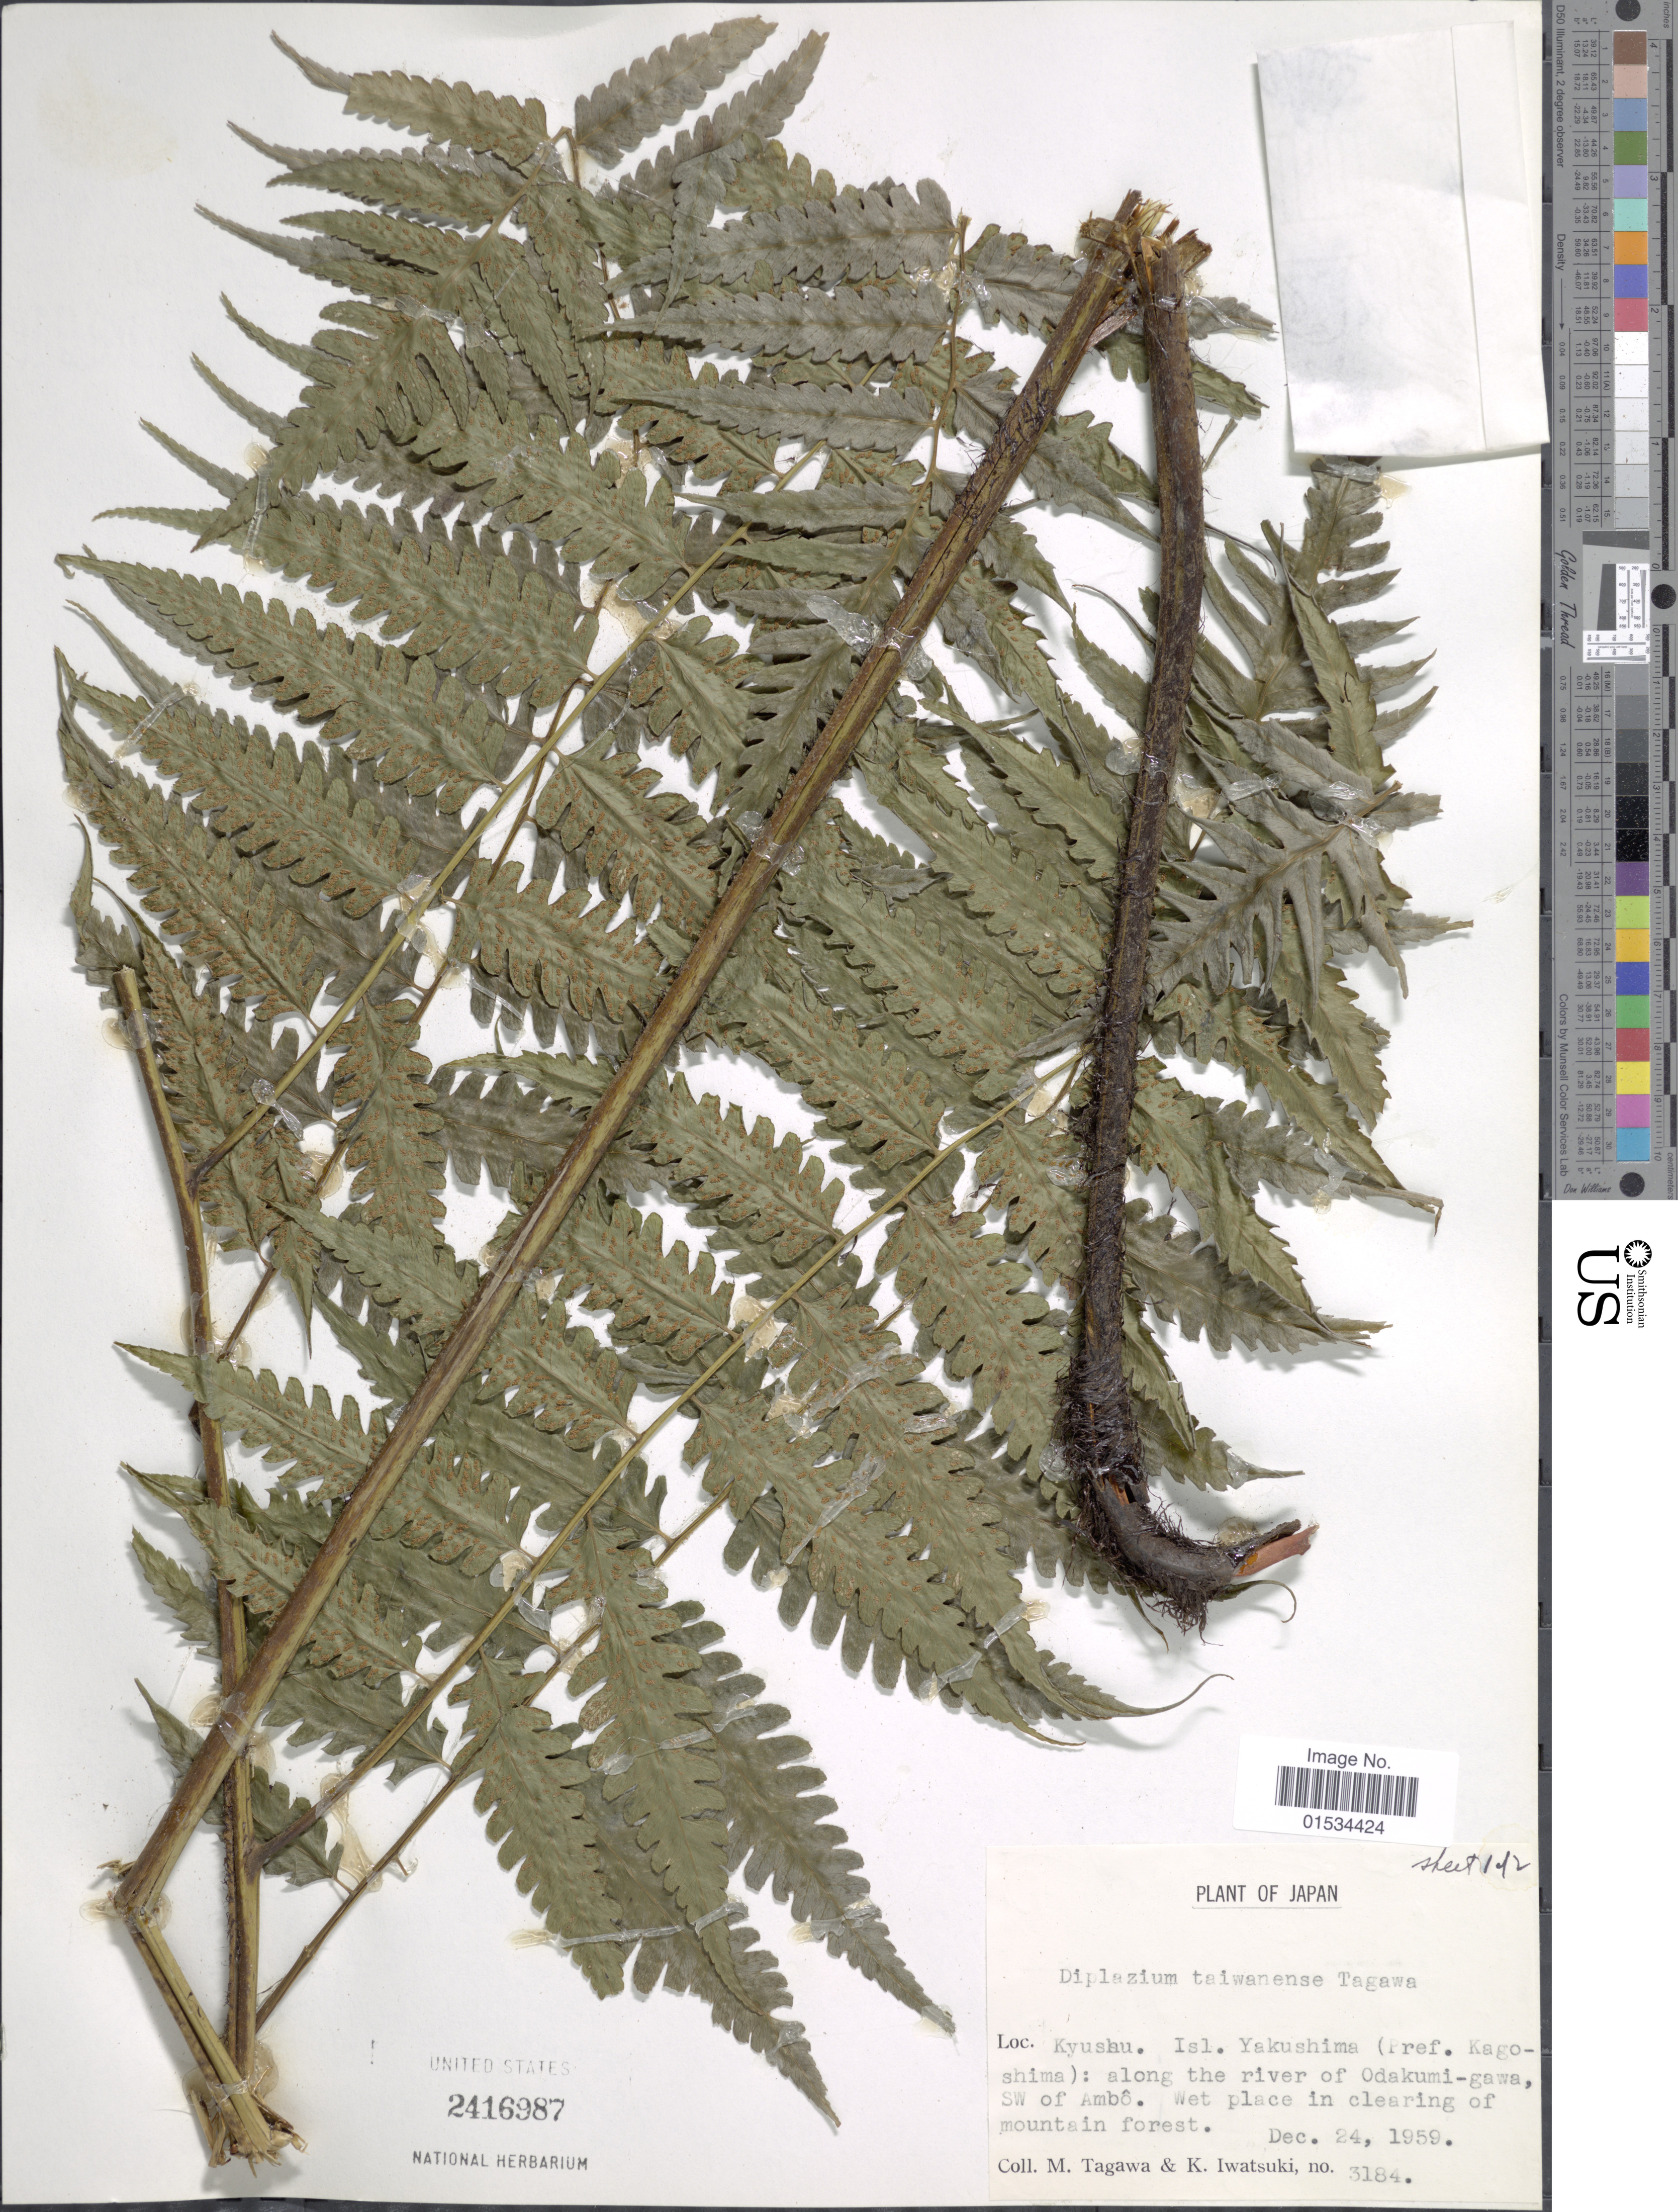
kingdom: Plantae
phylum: Tracheophyta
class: Polypodiopsida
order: Polypodiales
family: Athyriaceae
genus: Diplazium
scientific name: Diplazium taiwanense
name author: Tagawa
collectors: M. Tagawa & K. Iwatsuki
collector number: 3184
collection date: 1959-12-24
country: Japan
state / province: Kagosima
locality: Kyushu. Isl. Yakushima, along the river of Odakumi-gawa, SW of Ambo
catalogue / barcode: US 2416987